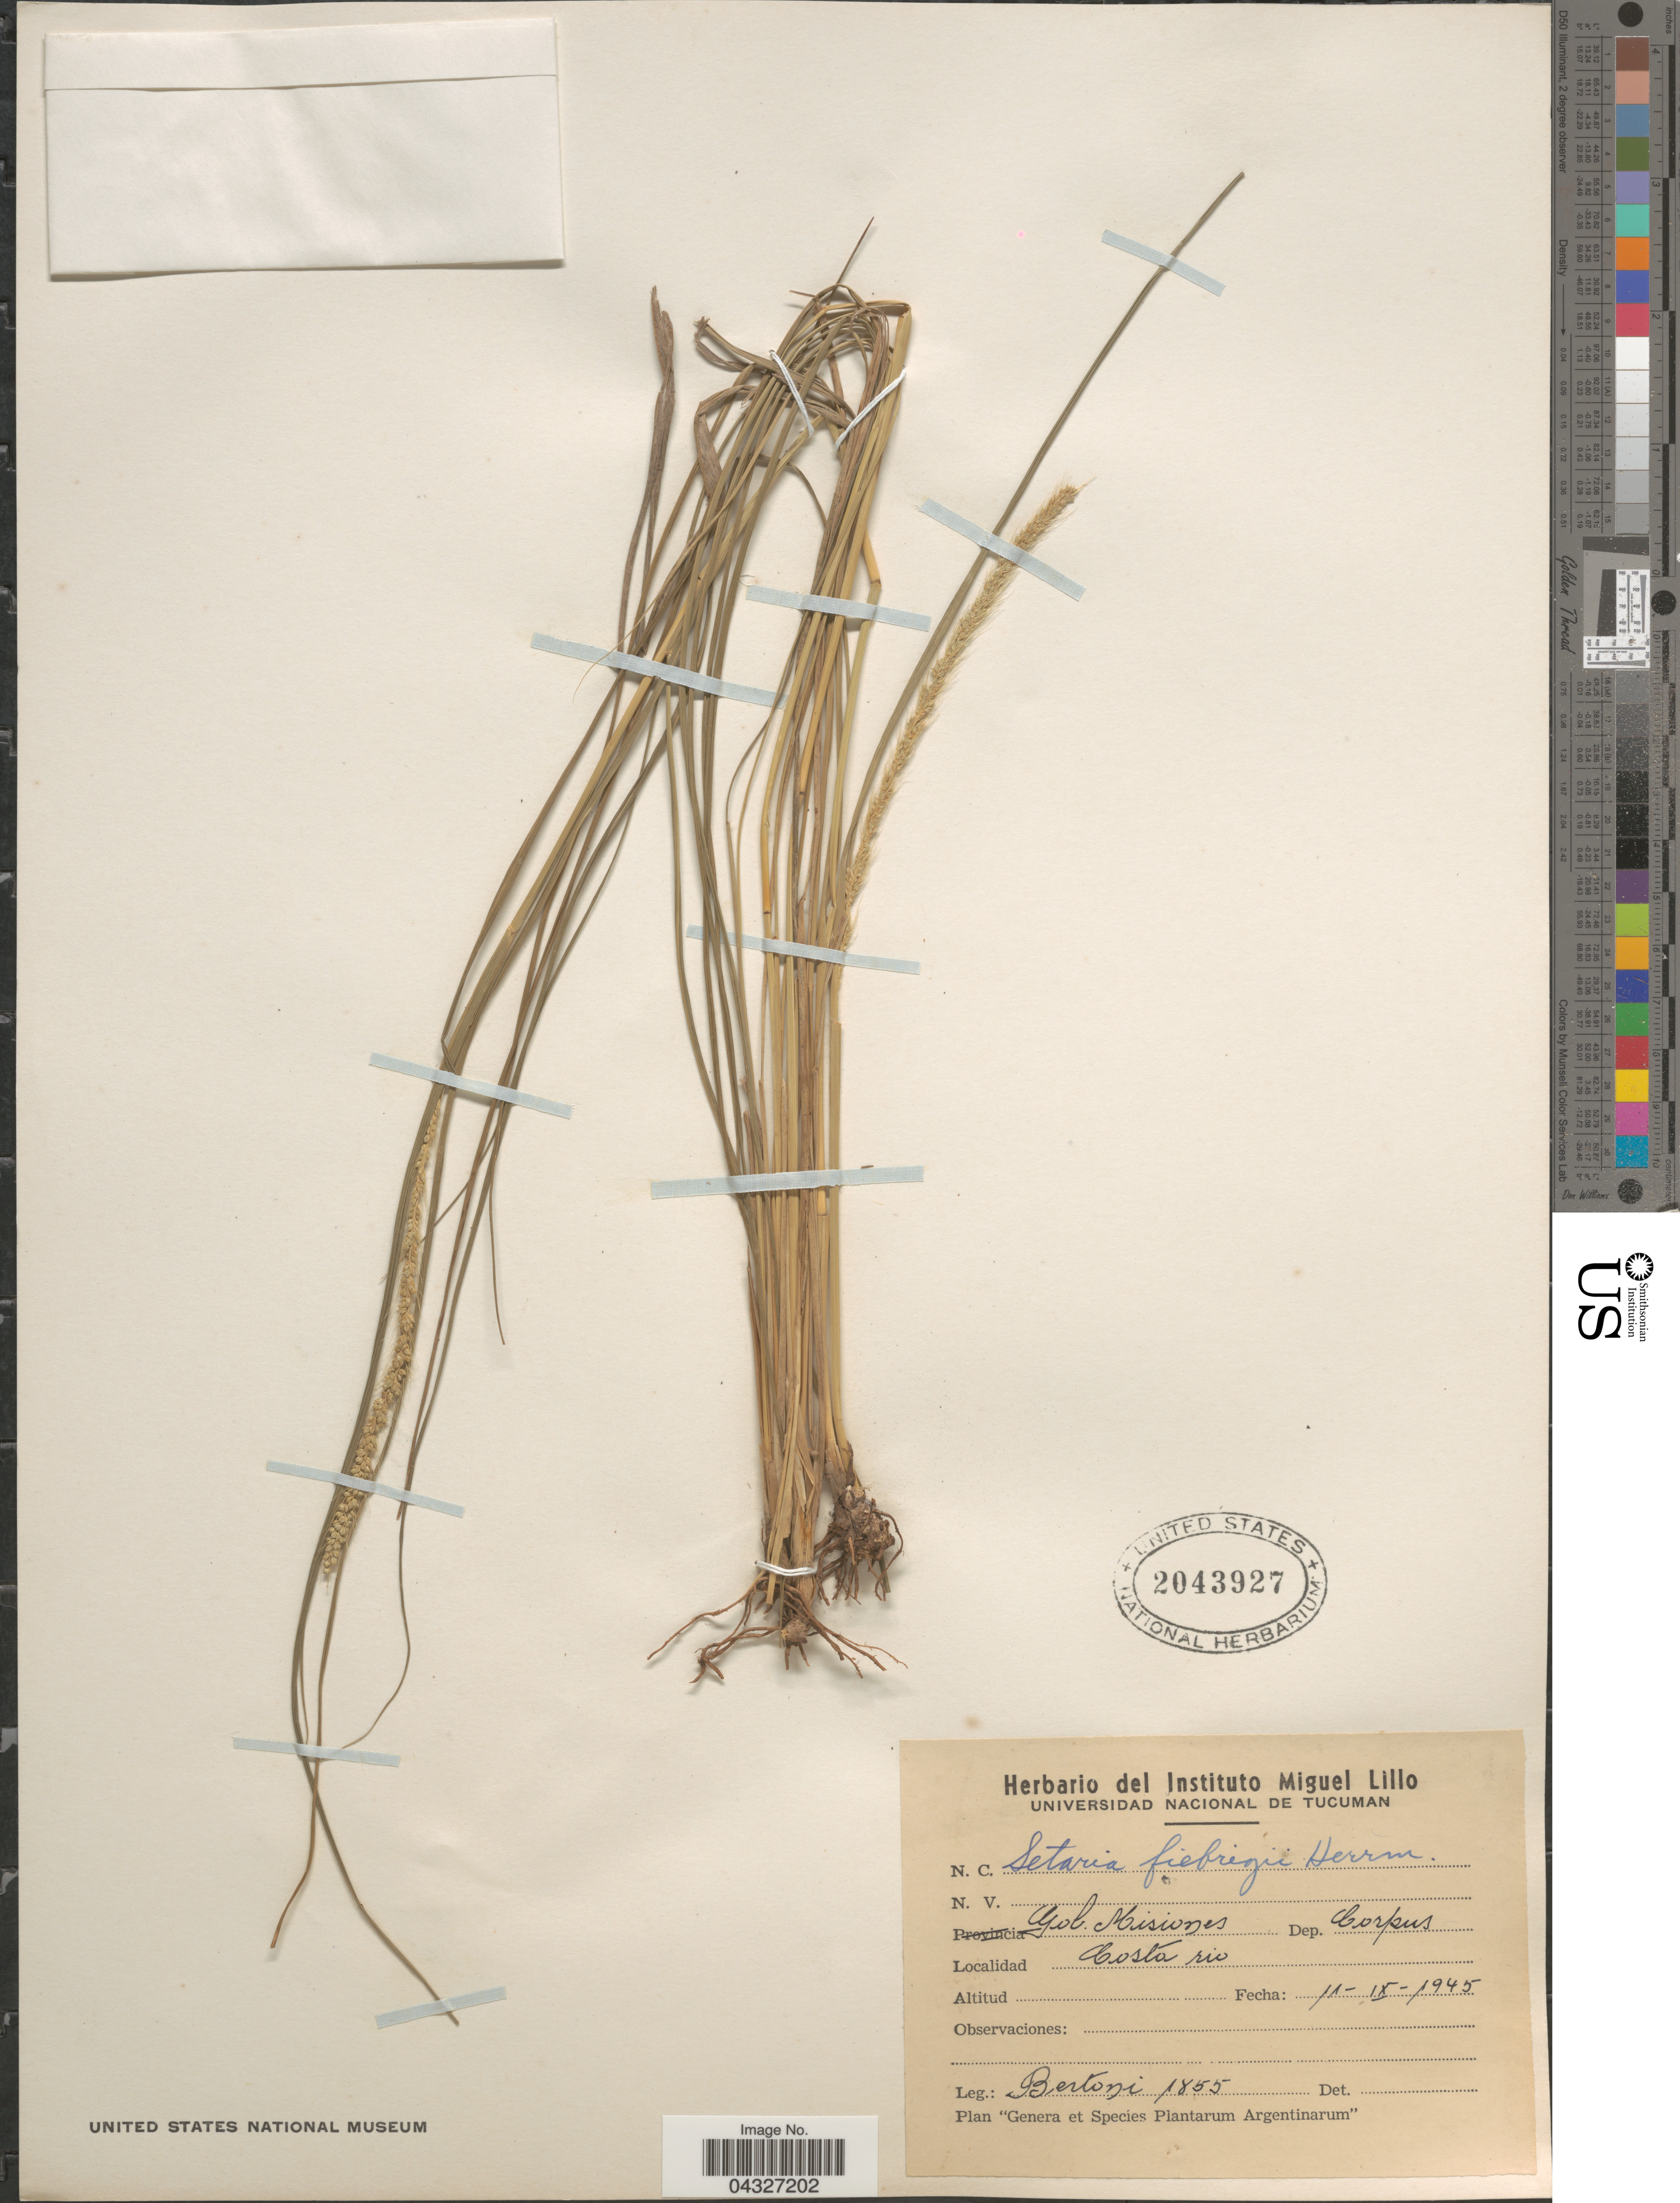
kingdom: Plantae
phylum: Tracheophyta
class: Liliopsida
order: Poales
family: Poaceae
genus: Setaria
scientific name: Setaria fiebrigii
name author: R.A.W. Herrm.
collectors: -- Bertoni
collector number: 1855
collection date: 1945-09-11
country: Argentina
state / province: Misiones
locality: Gob. Misiones. Dep. Corpus. Costa rio.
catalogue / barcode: US 2043927